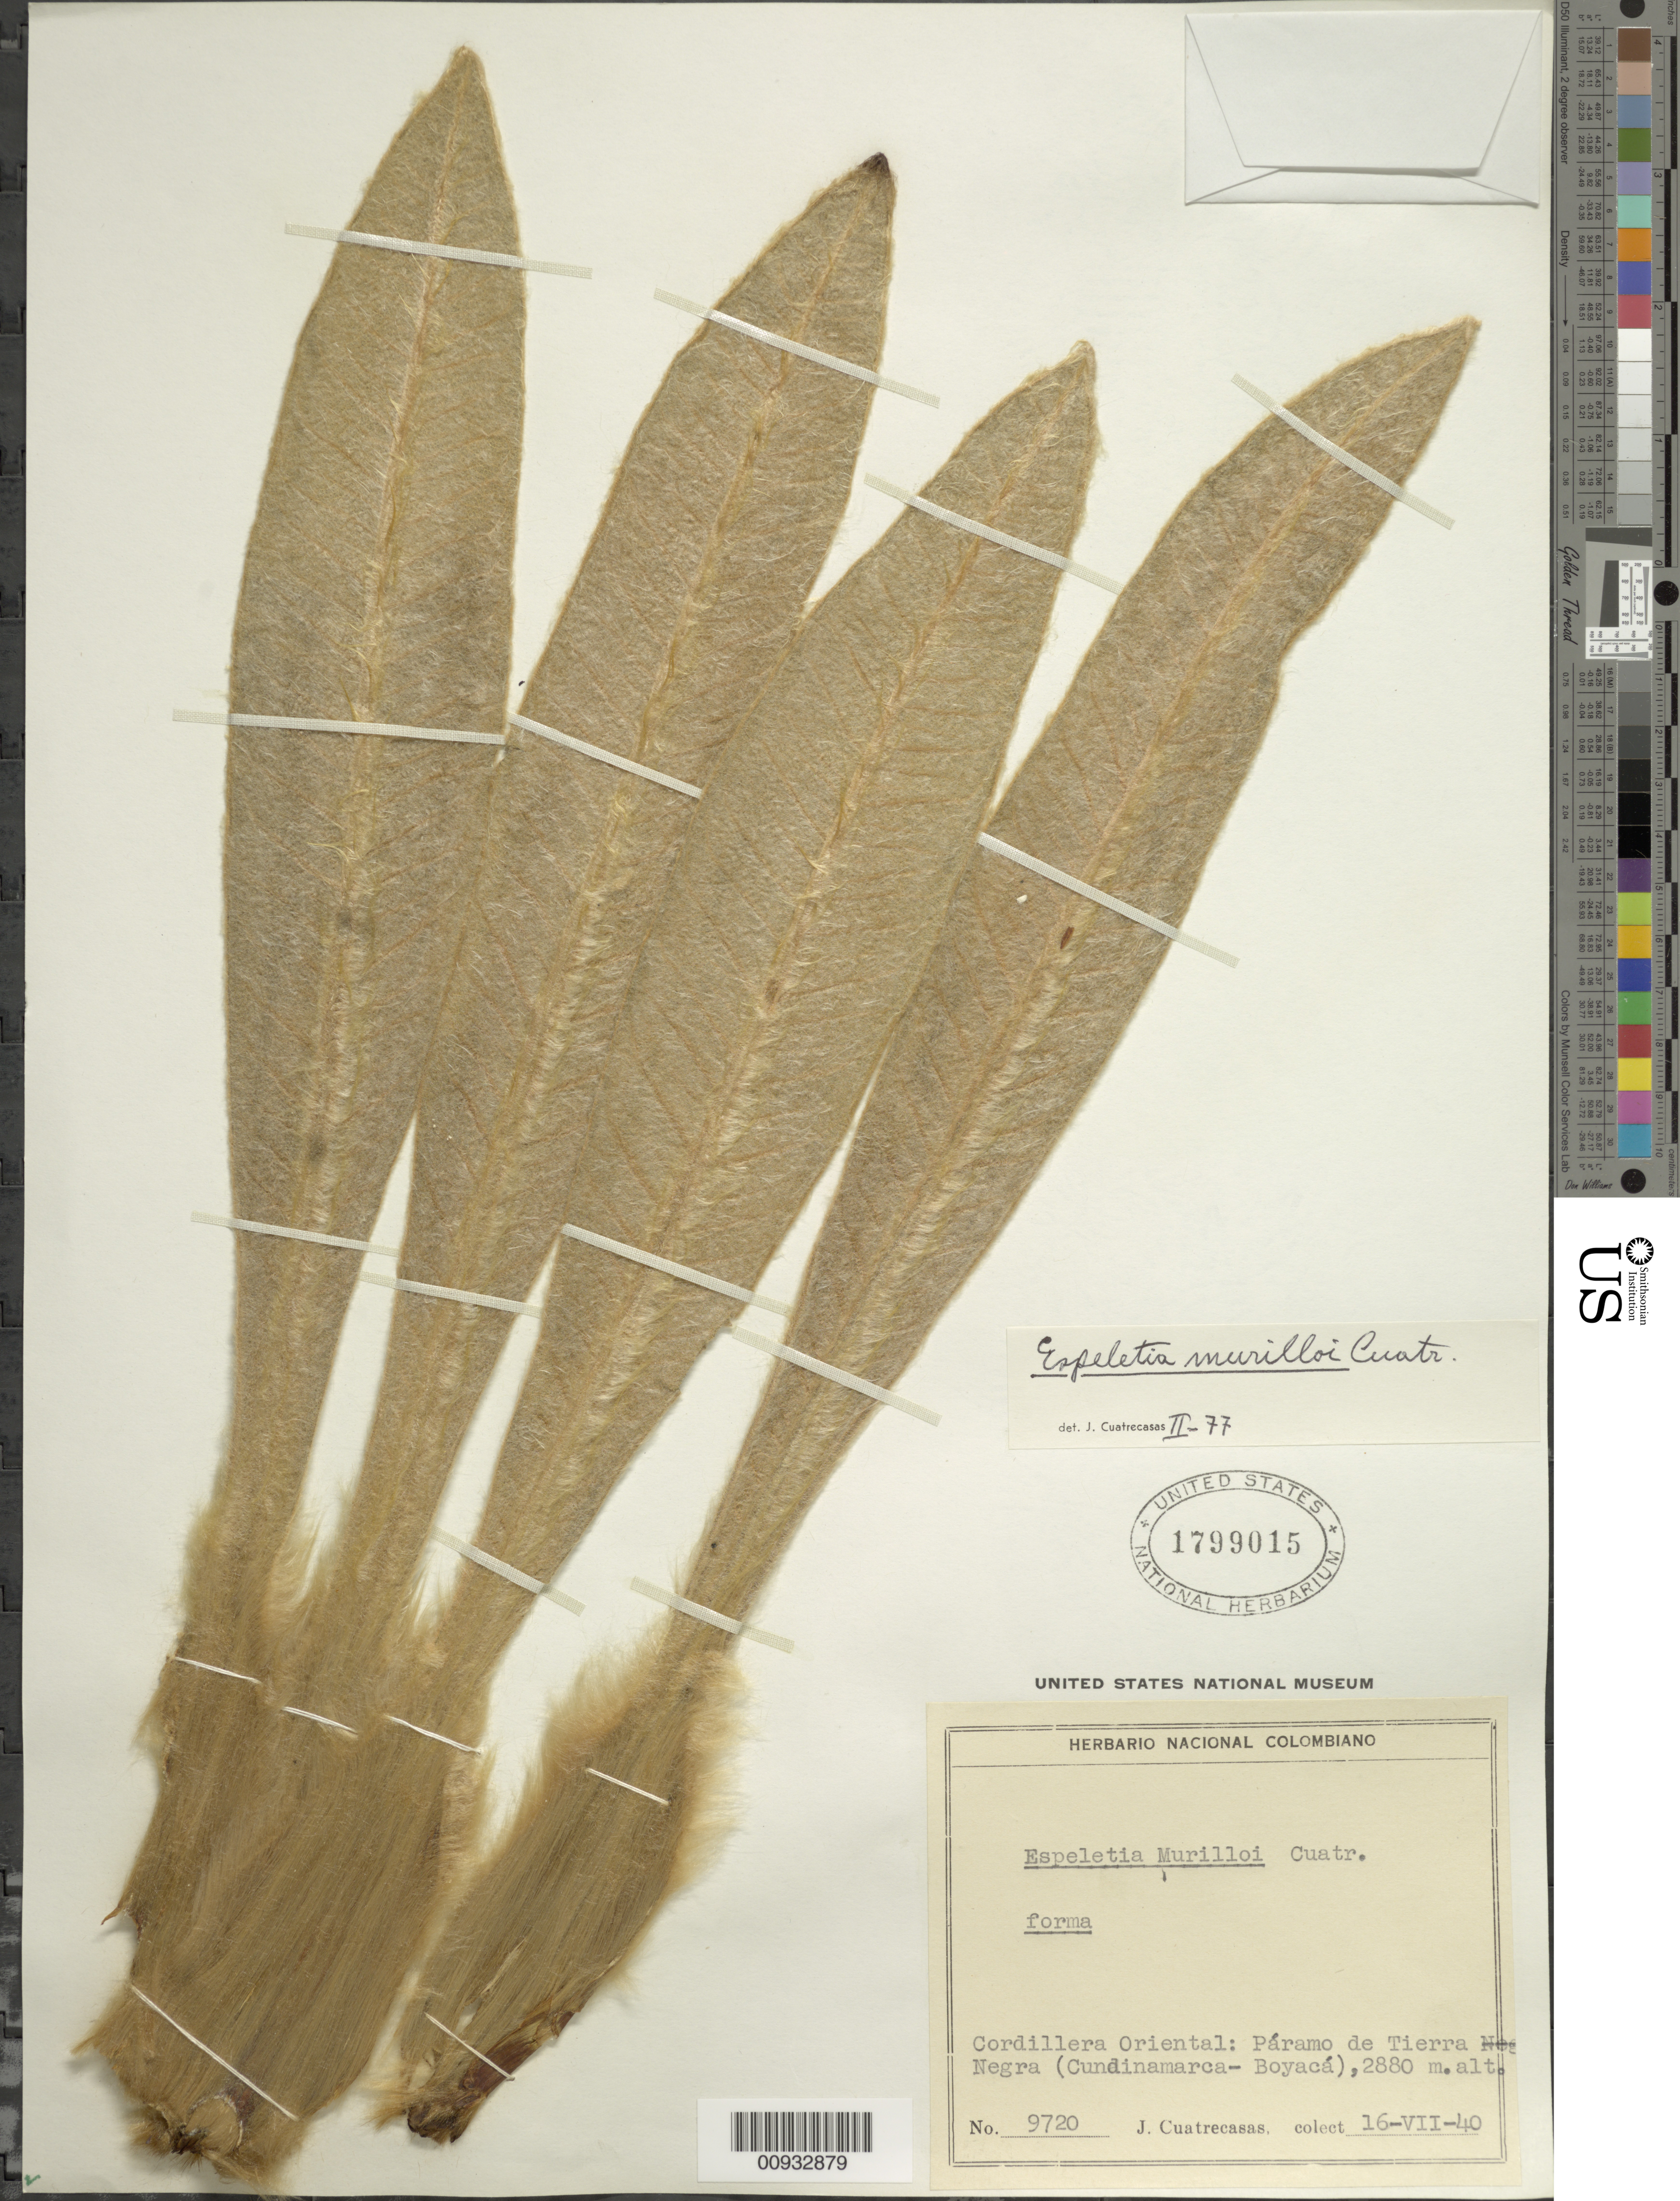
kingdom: Plantae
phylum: Tracheophyta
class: Magnoliopsida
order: Asterales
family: Asteraceae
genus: Espeletia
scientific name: Espeletia murilloi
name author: Cuatrec.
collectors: J. Cuatrecasas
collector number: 9720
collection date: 1940-07-16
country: Colombia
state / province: Cundinamarca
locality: Páramo de Tierra Negra.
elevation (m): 2880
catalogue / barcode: US 1799015